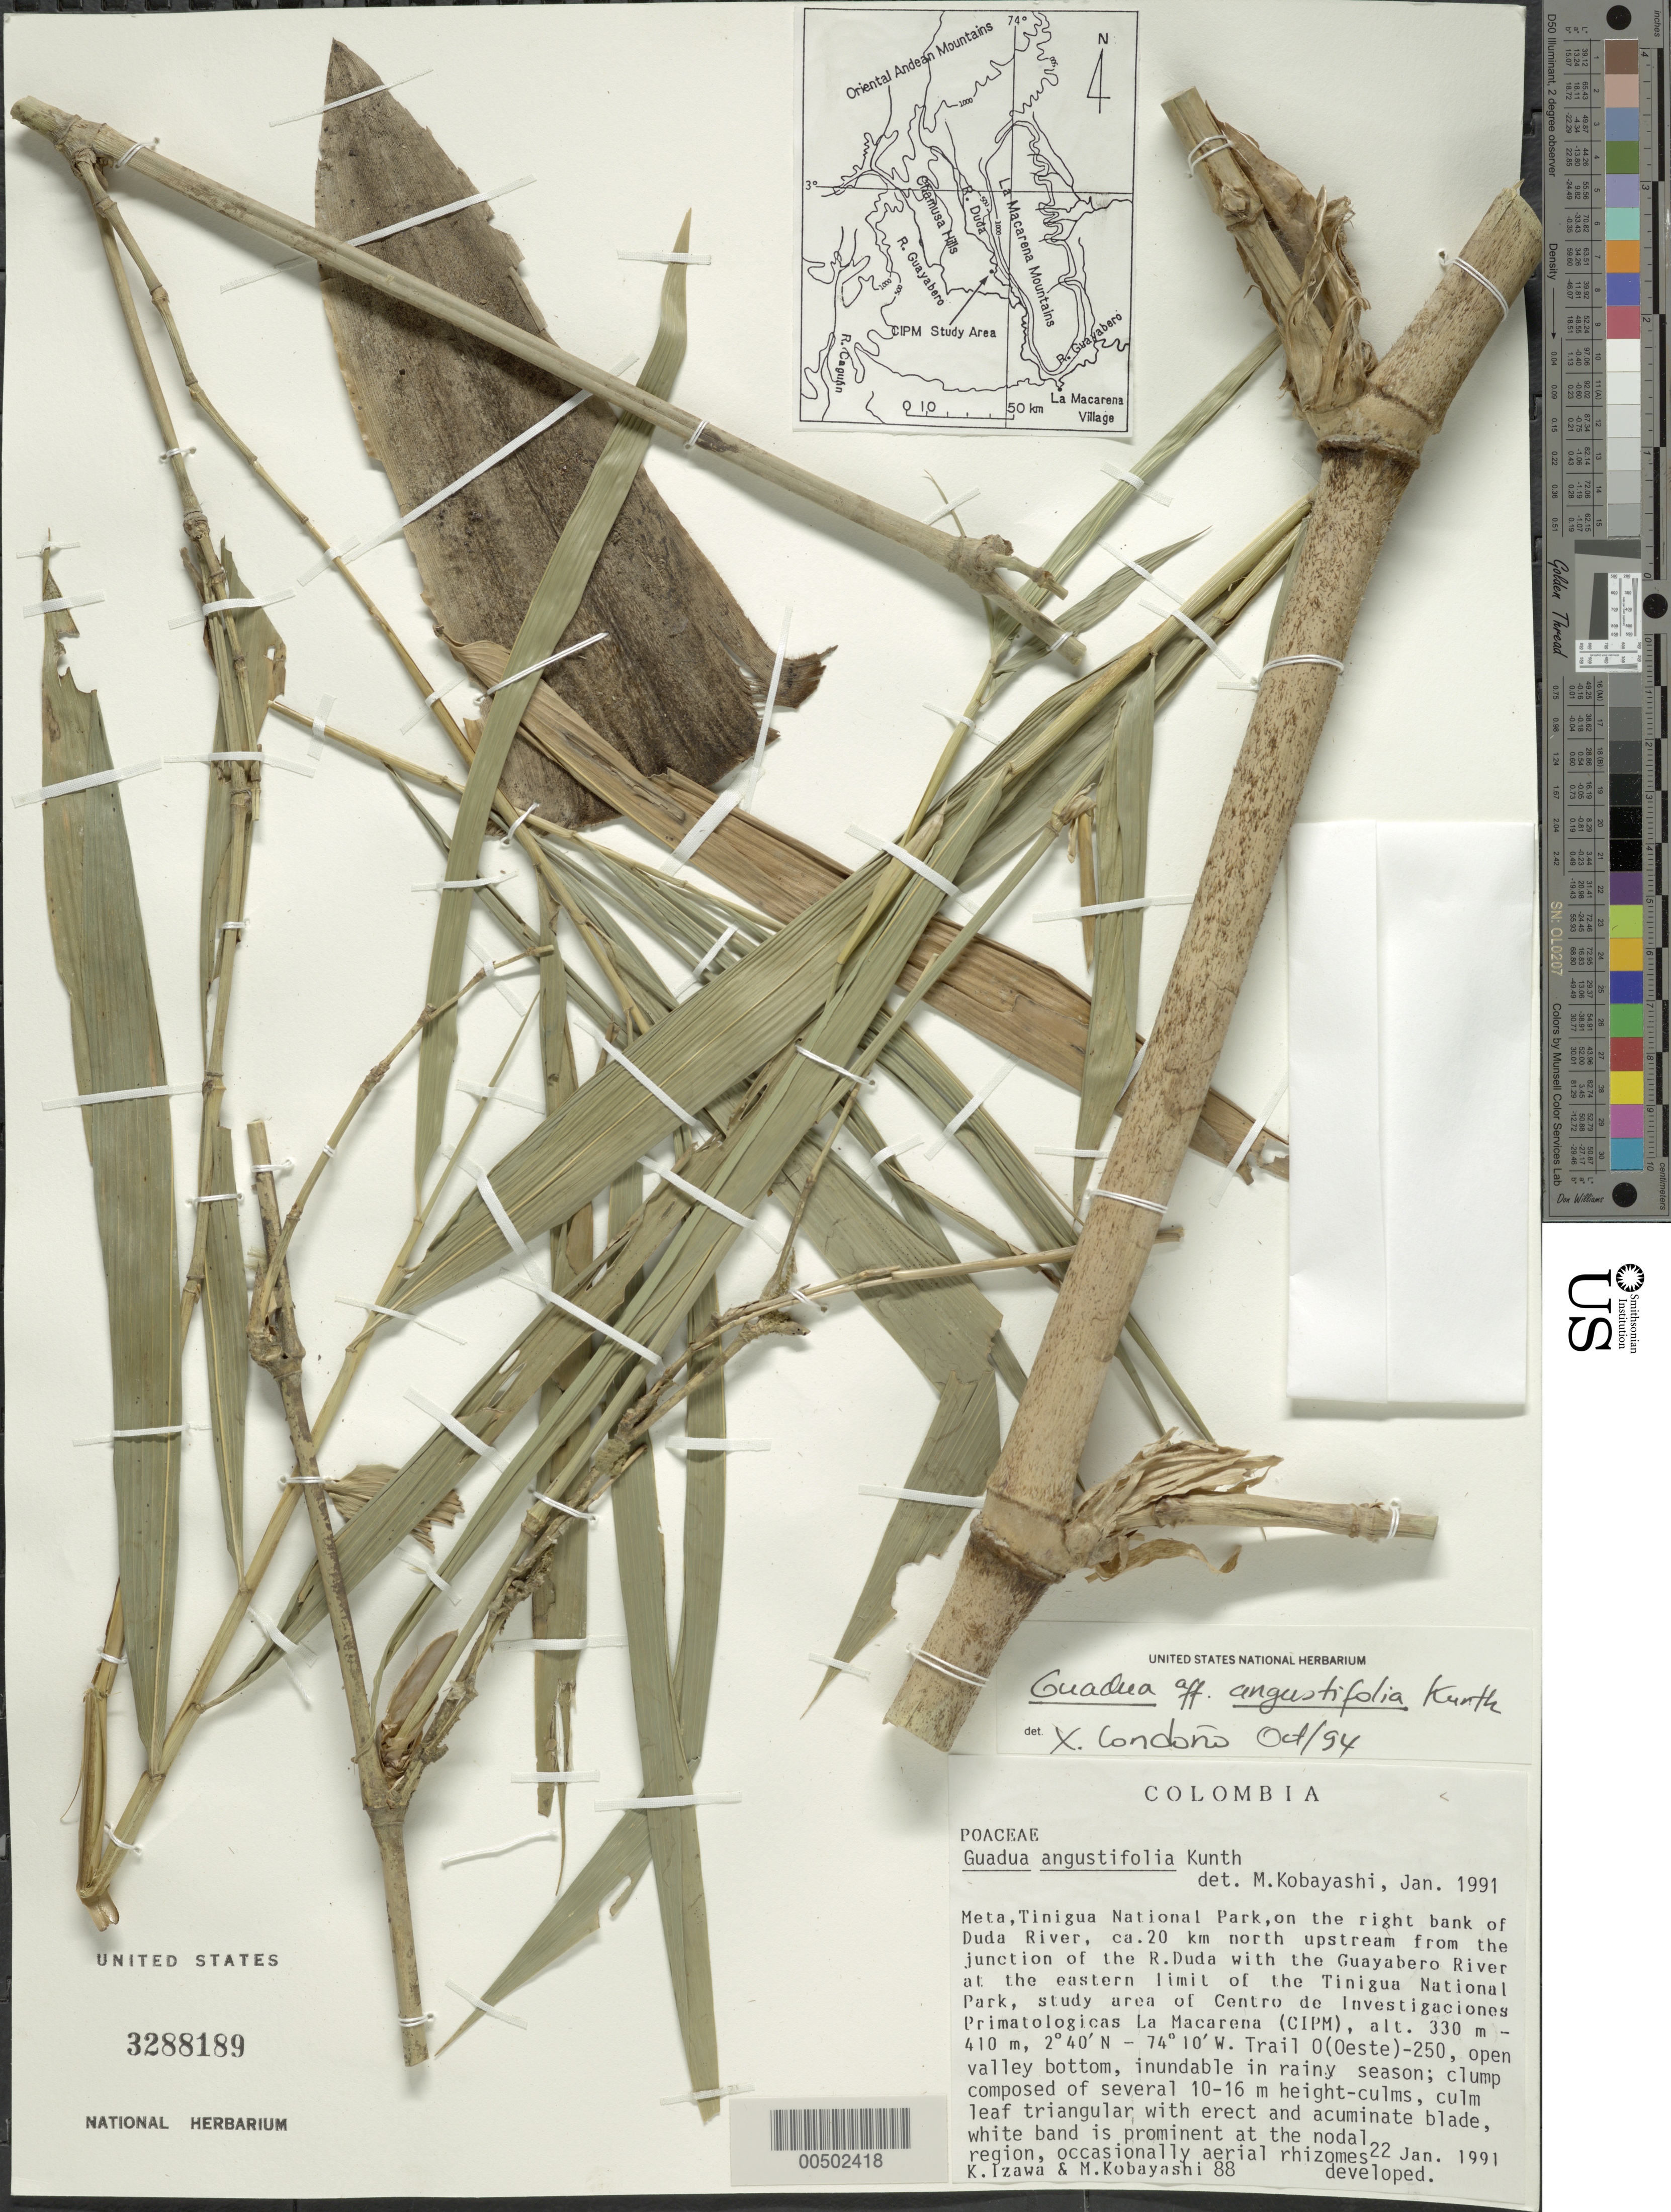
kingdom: Plantae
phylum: Tracheophyta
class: Liliopsida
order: Poales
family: Poaceae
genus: Guadua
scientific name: Guadua angustifolia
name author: Kunth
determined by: Londoño, X., (TULV), Jardin Botanico "Juan Maria Cespedes"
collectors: K. Izawa & M. Kobayashi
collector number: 88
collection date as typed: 22 Jan 1991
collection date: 1991-01-22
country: Colombia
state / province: Meta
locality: Tinigua National Park, bank of Duda River, ca 20 km N of the junct. of Duda River and the Guyabero River, Trail o-250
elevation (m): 330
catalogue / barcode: US 3288189